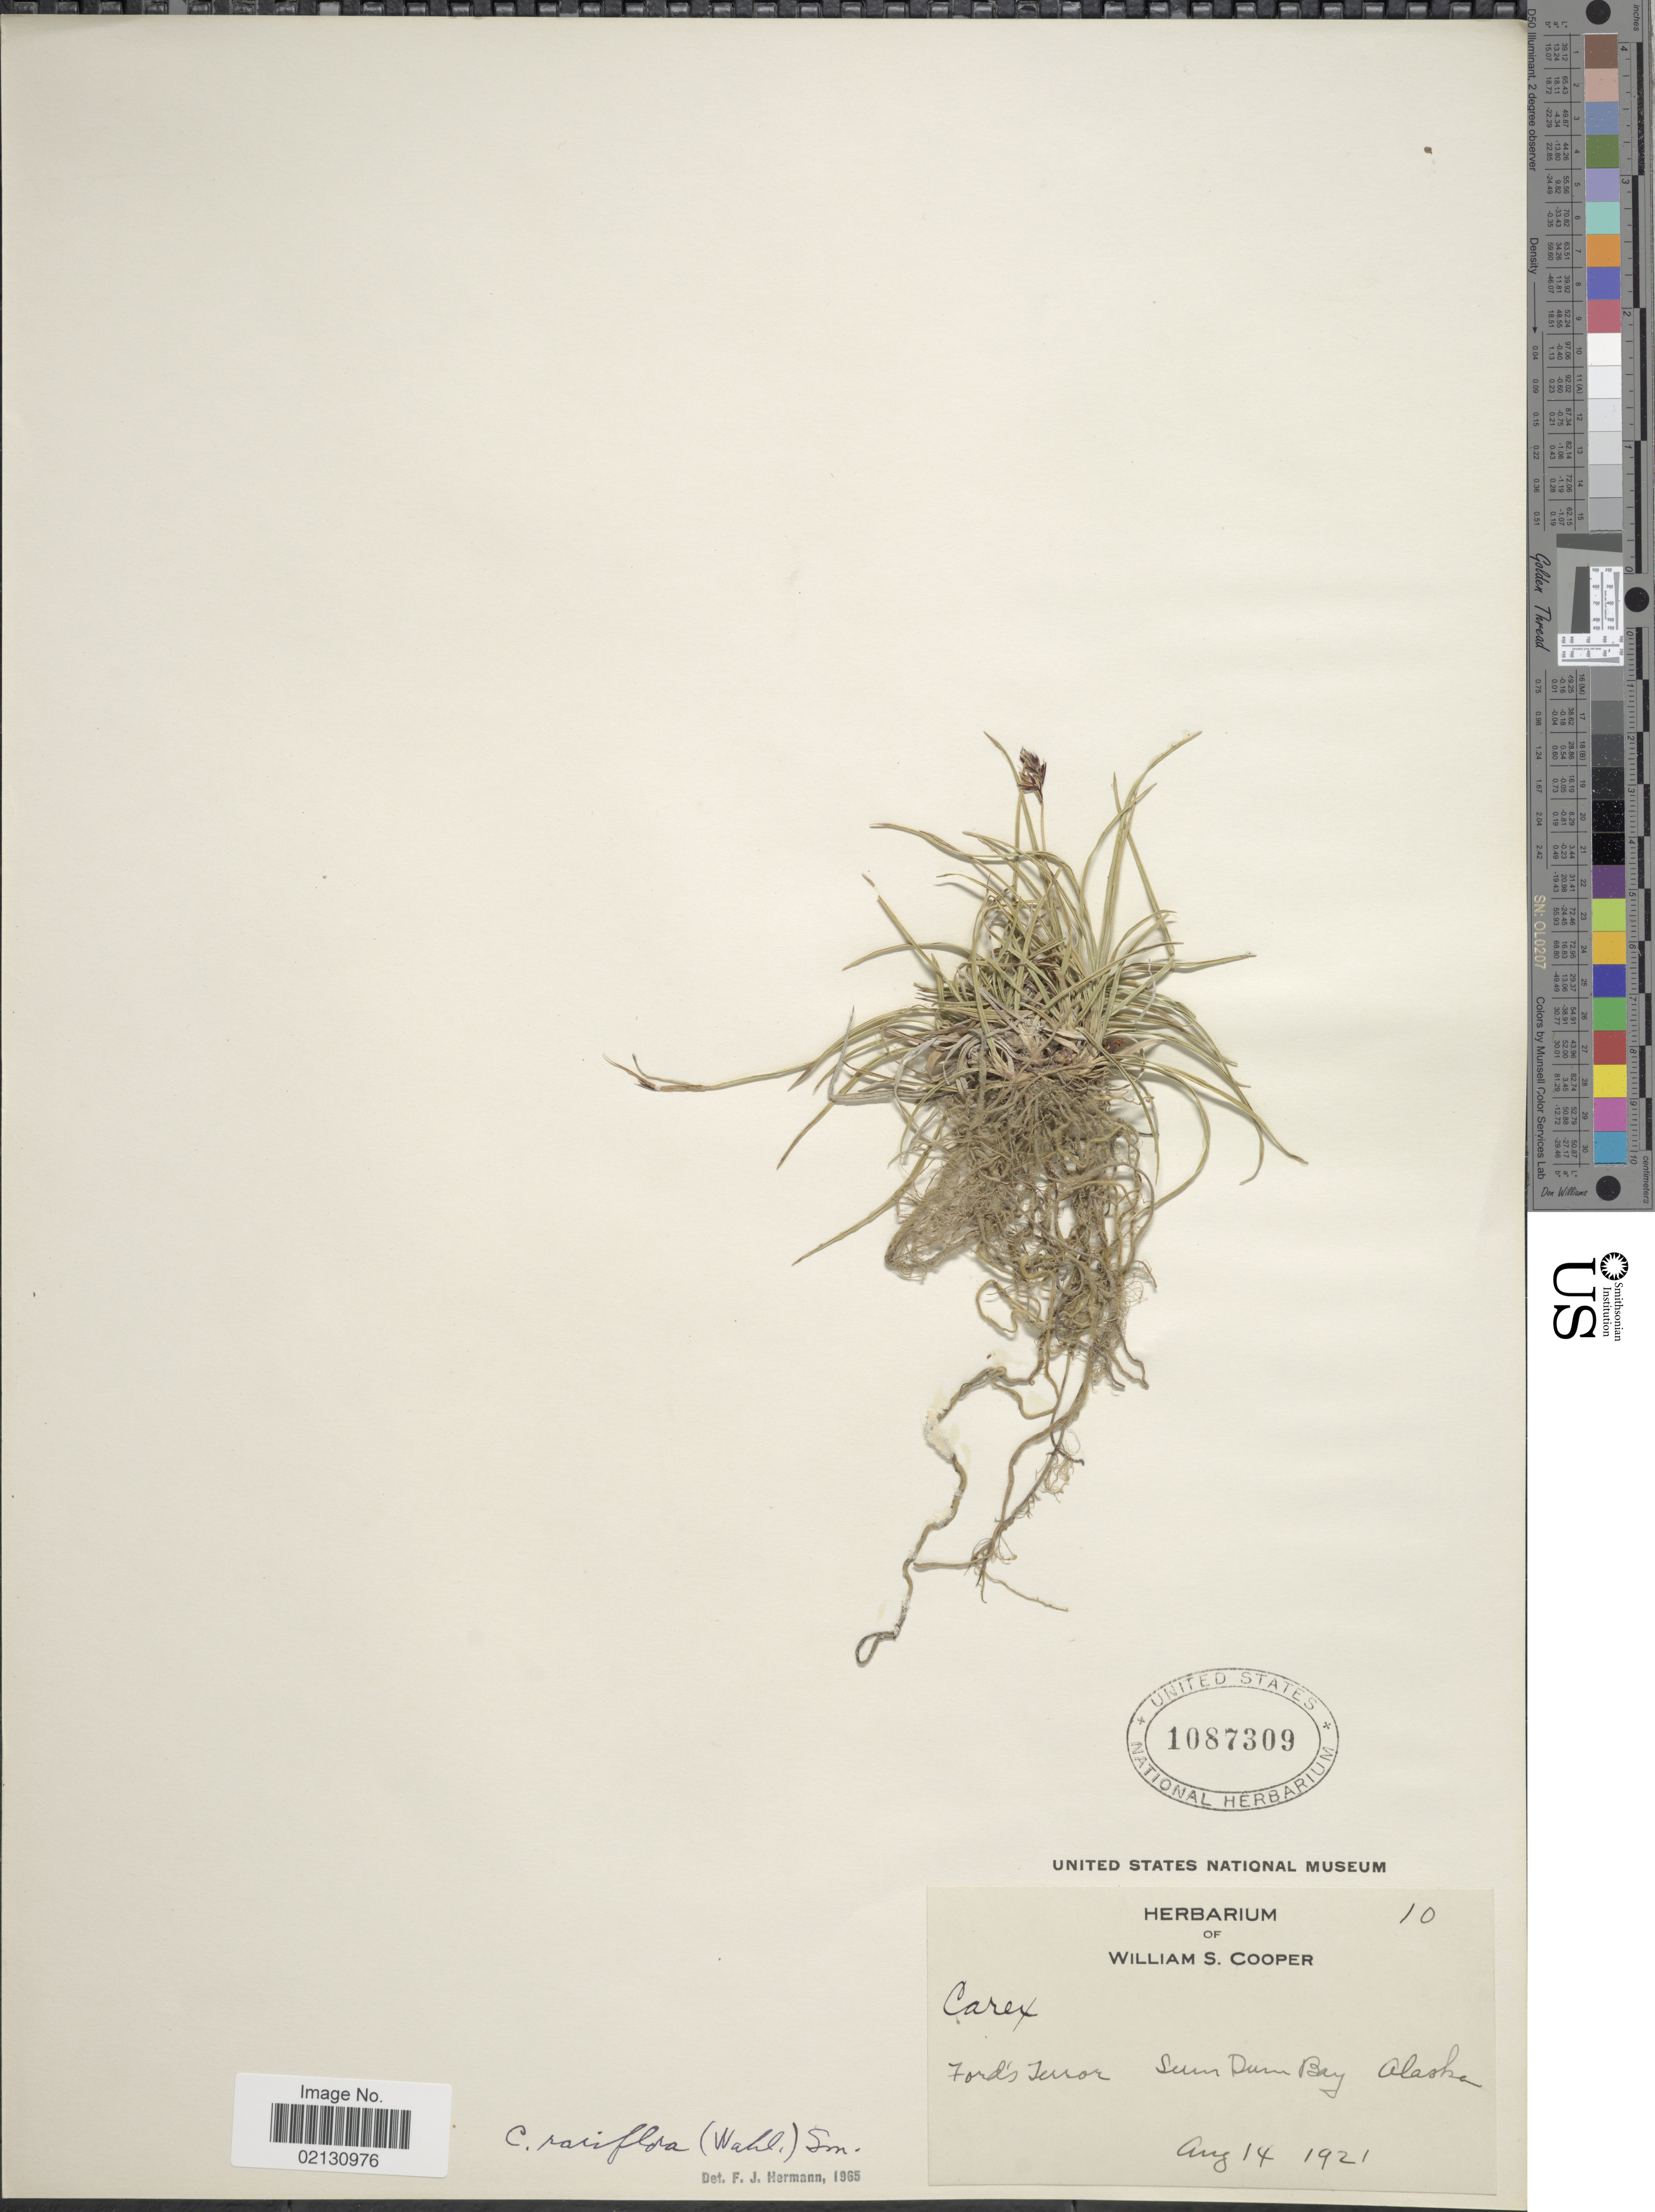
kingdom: Plantae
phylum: Tracheophyta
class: Liliopsida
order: Poales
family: Cyperaceae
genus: Carex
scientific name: Carex rariflora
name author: (Wahlenb.) Sm.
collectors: ex Herb. William S. Cooper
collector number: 10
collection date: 1921-08-14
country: United States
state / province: Alaska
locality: Ford's Terror Sum Dum Bay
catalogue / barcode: US 1087309